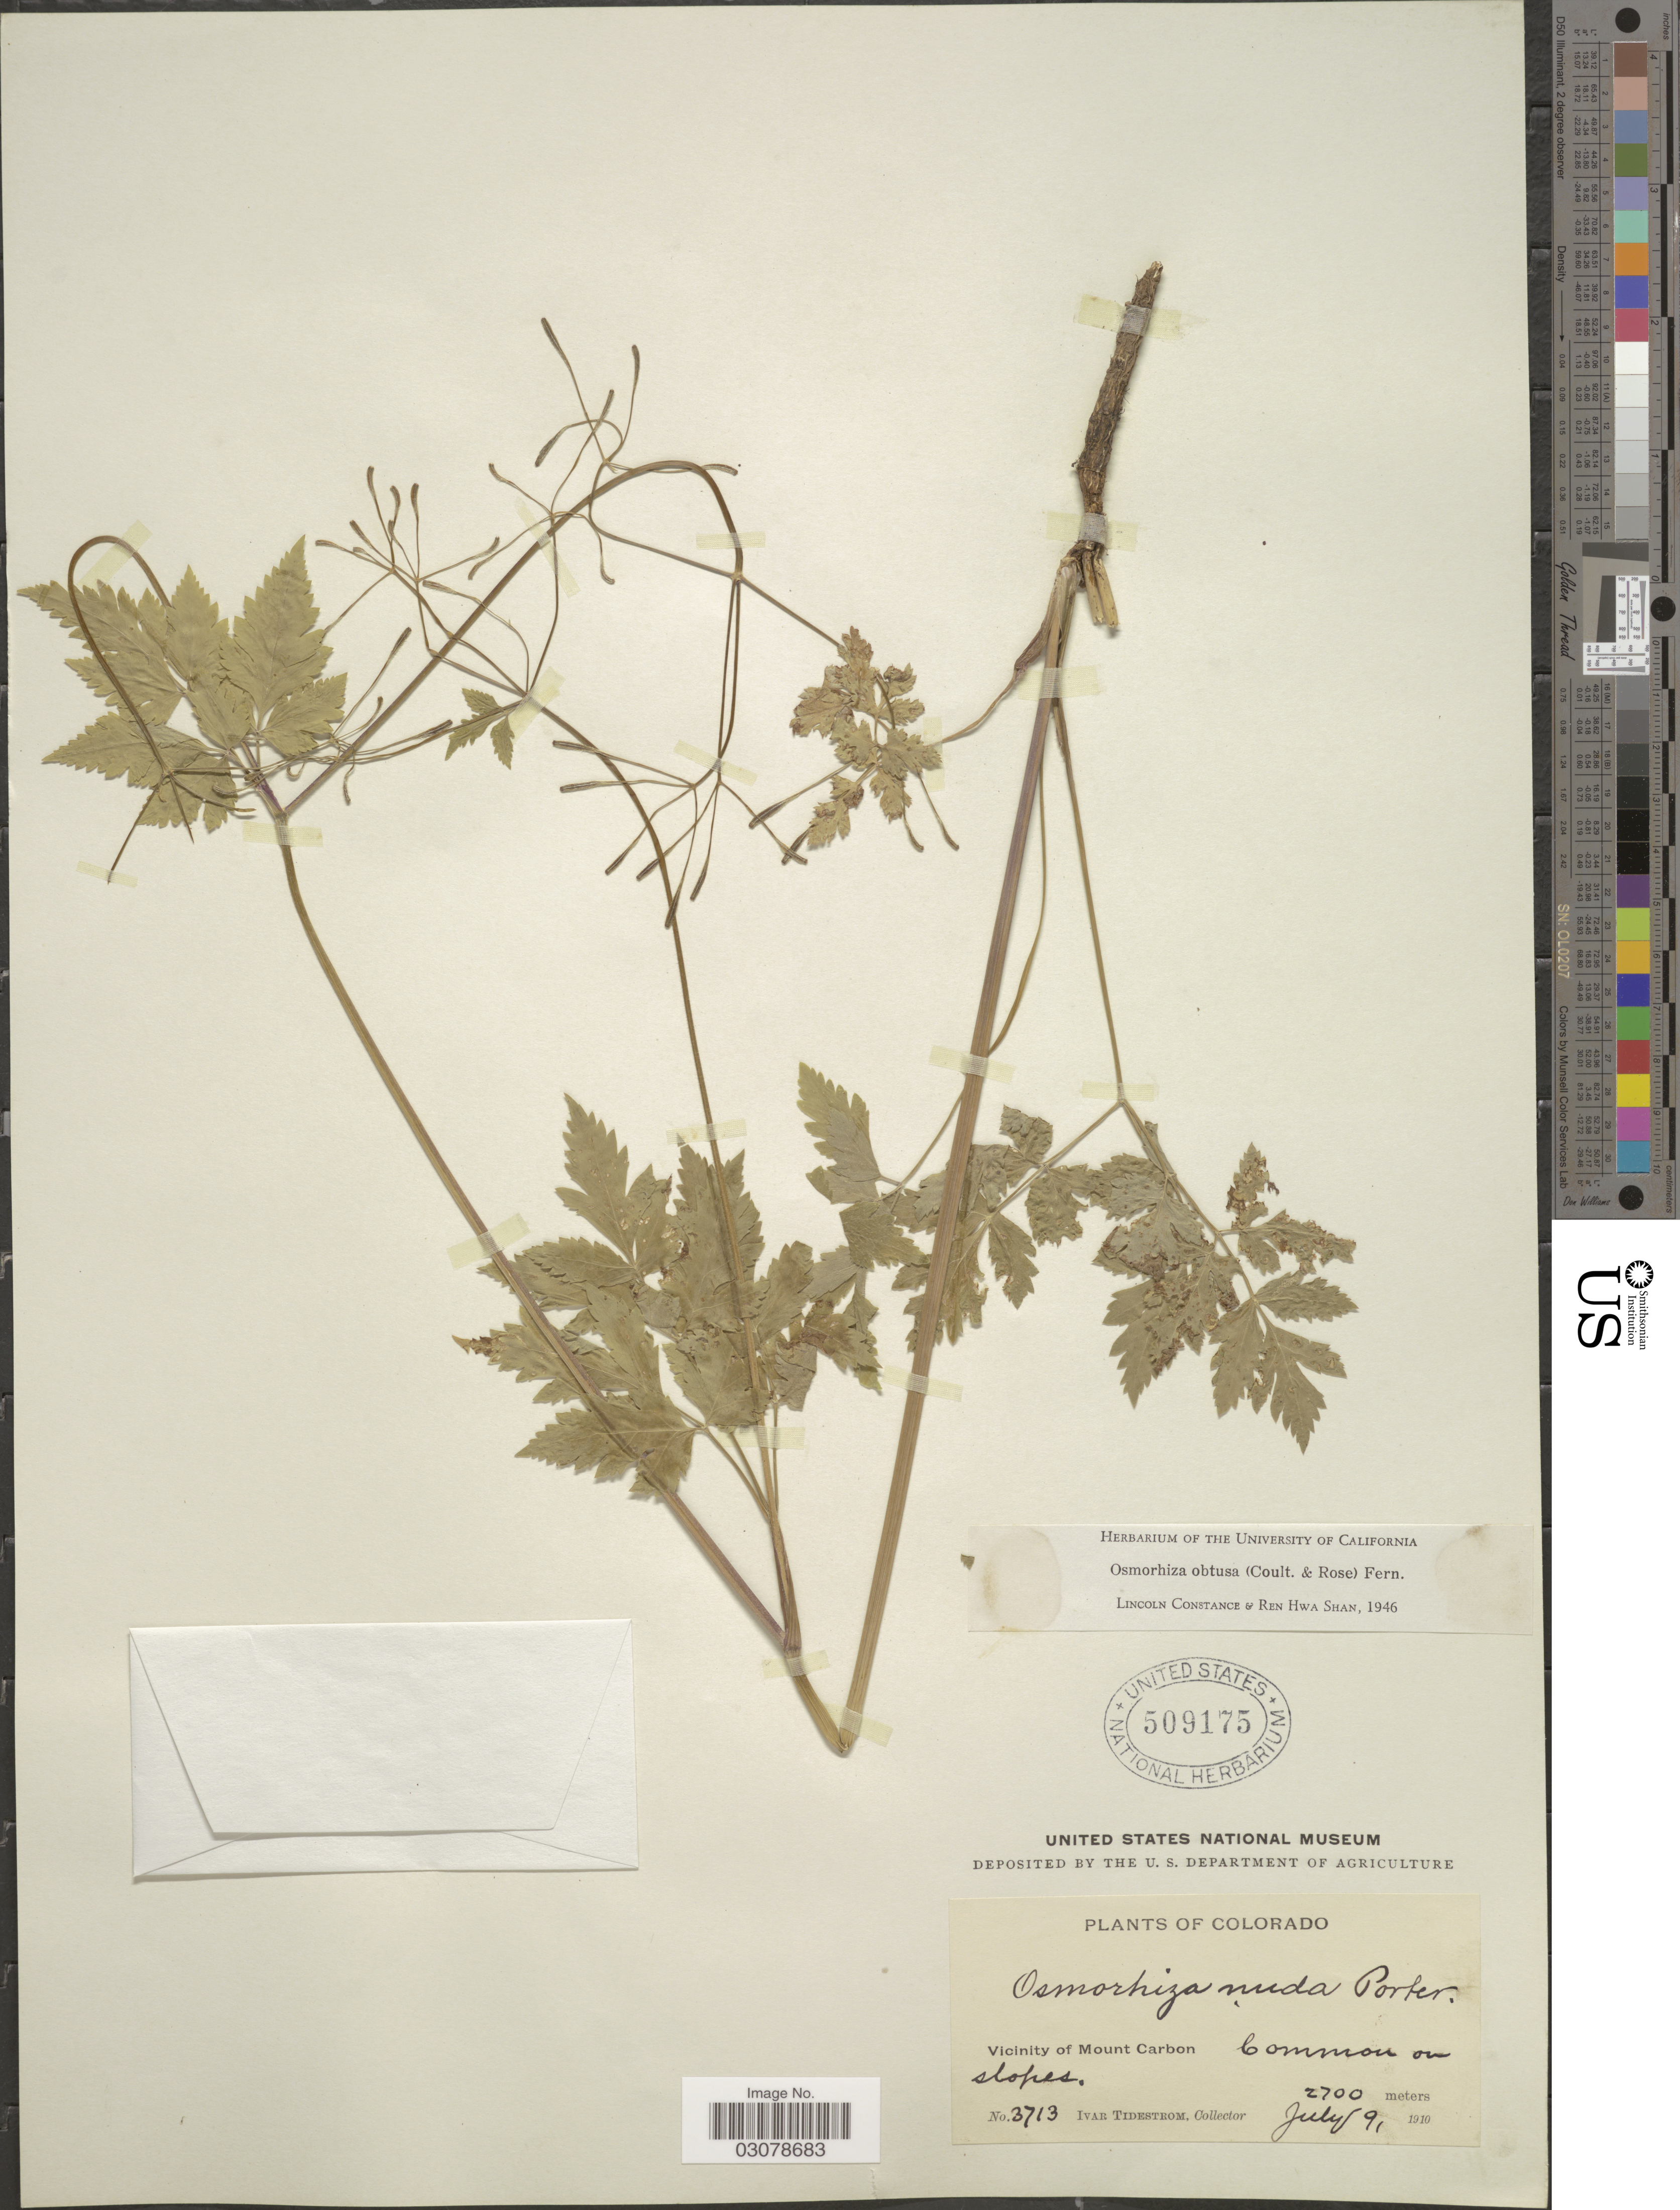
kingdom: Plantae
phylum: Tracheophyta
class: Magnoliopsida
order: Apiales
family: Apiaceae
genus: Osmorhiza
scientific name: Osmorhiza obtusa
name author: (J.M. Coult. & Rose) Fernald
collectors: I. F. Tidestrom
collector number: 3713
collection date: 1910-07-09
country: United States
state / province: Colorado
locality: Vicinity of Mount Carbon, Common on slopes.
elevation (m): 2700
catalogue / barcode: US 509175